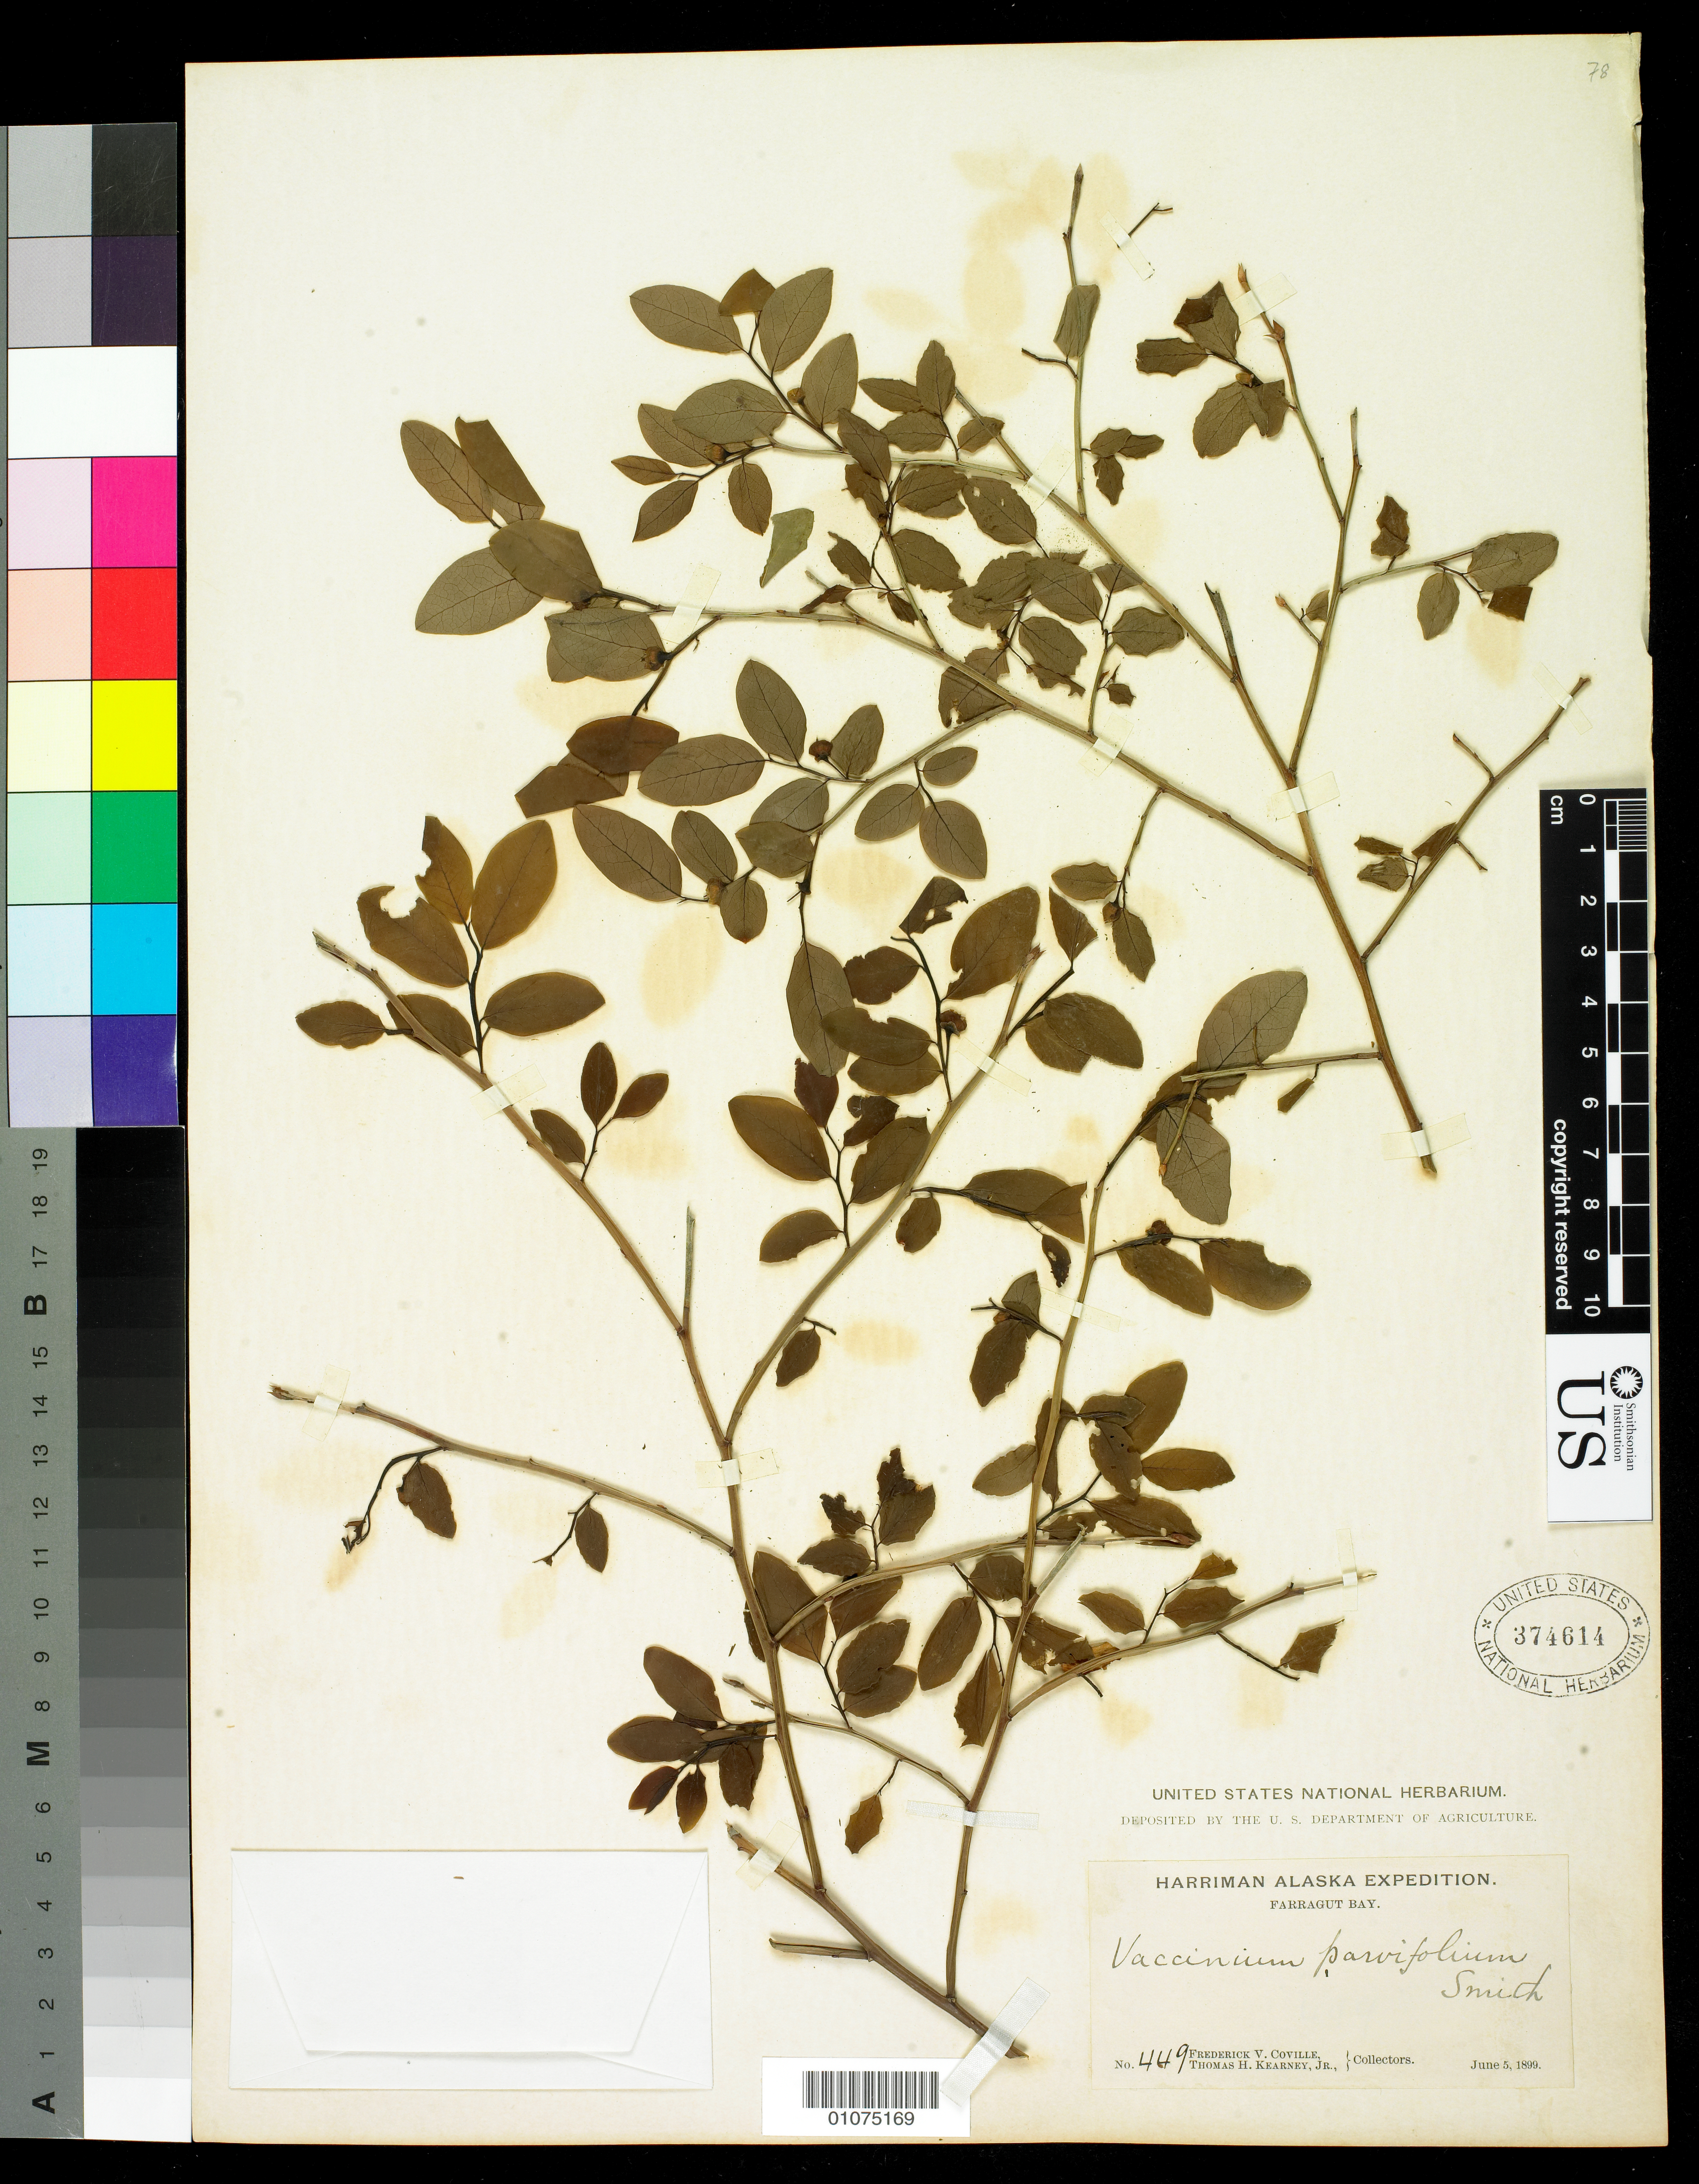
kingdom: Plantae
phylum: Tracheophyta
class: Magnoliopsida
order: Ericales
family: Ericaceae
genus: Vaccinium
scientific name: Vaccinium parvifolium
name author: Small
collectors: F. V. Coville & T. H. Kearney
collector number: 449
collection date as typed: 5 Jun 1899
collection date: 1899-06-05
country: United States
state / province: Alaska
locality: Farragut Bay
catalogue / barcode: US 374614